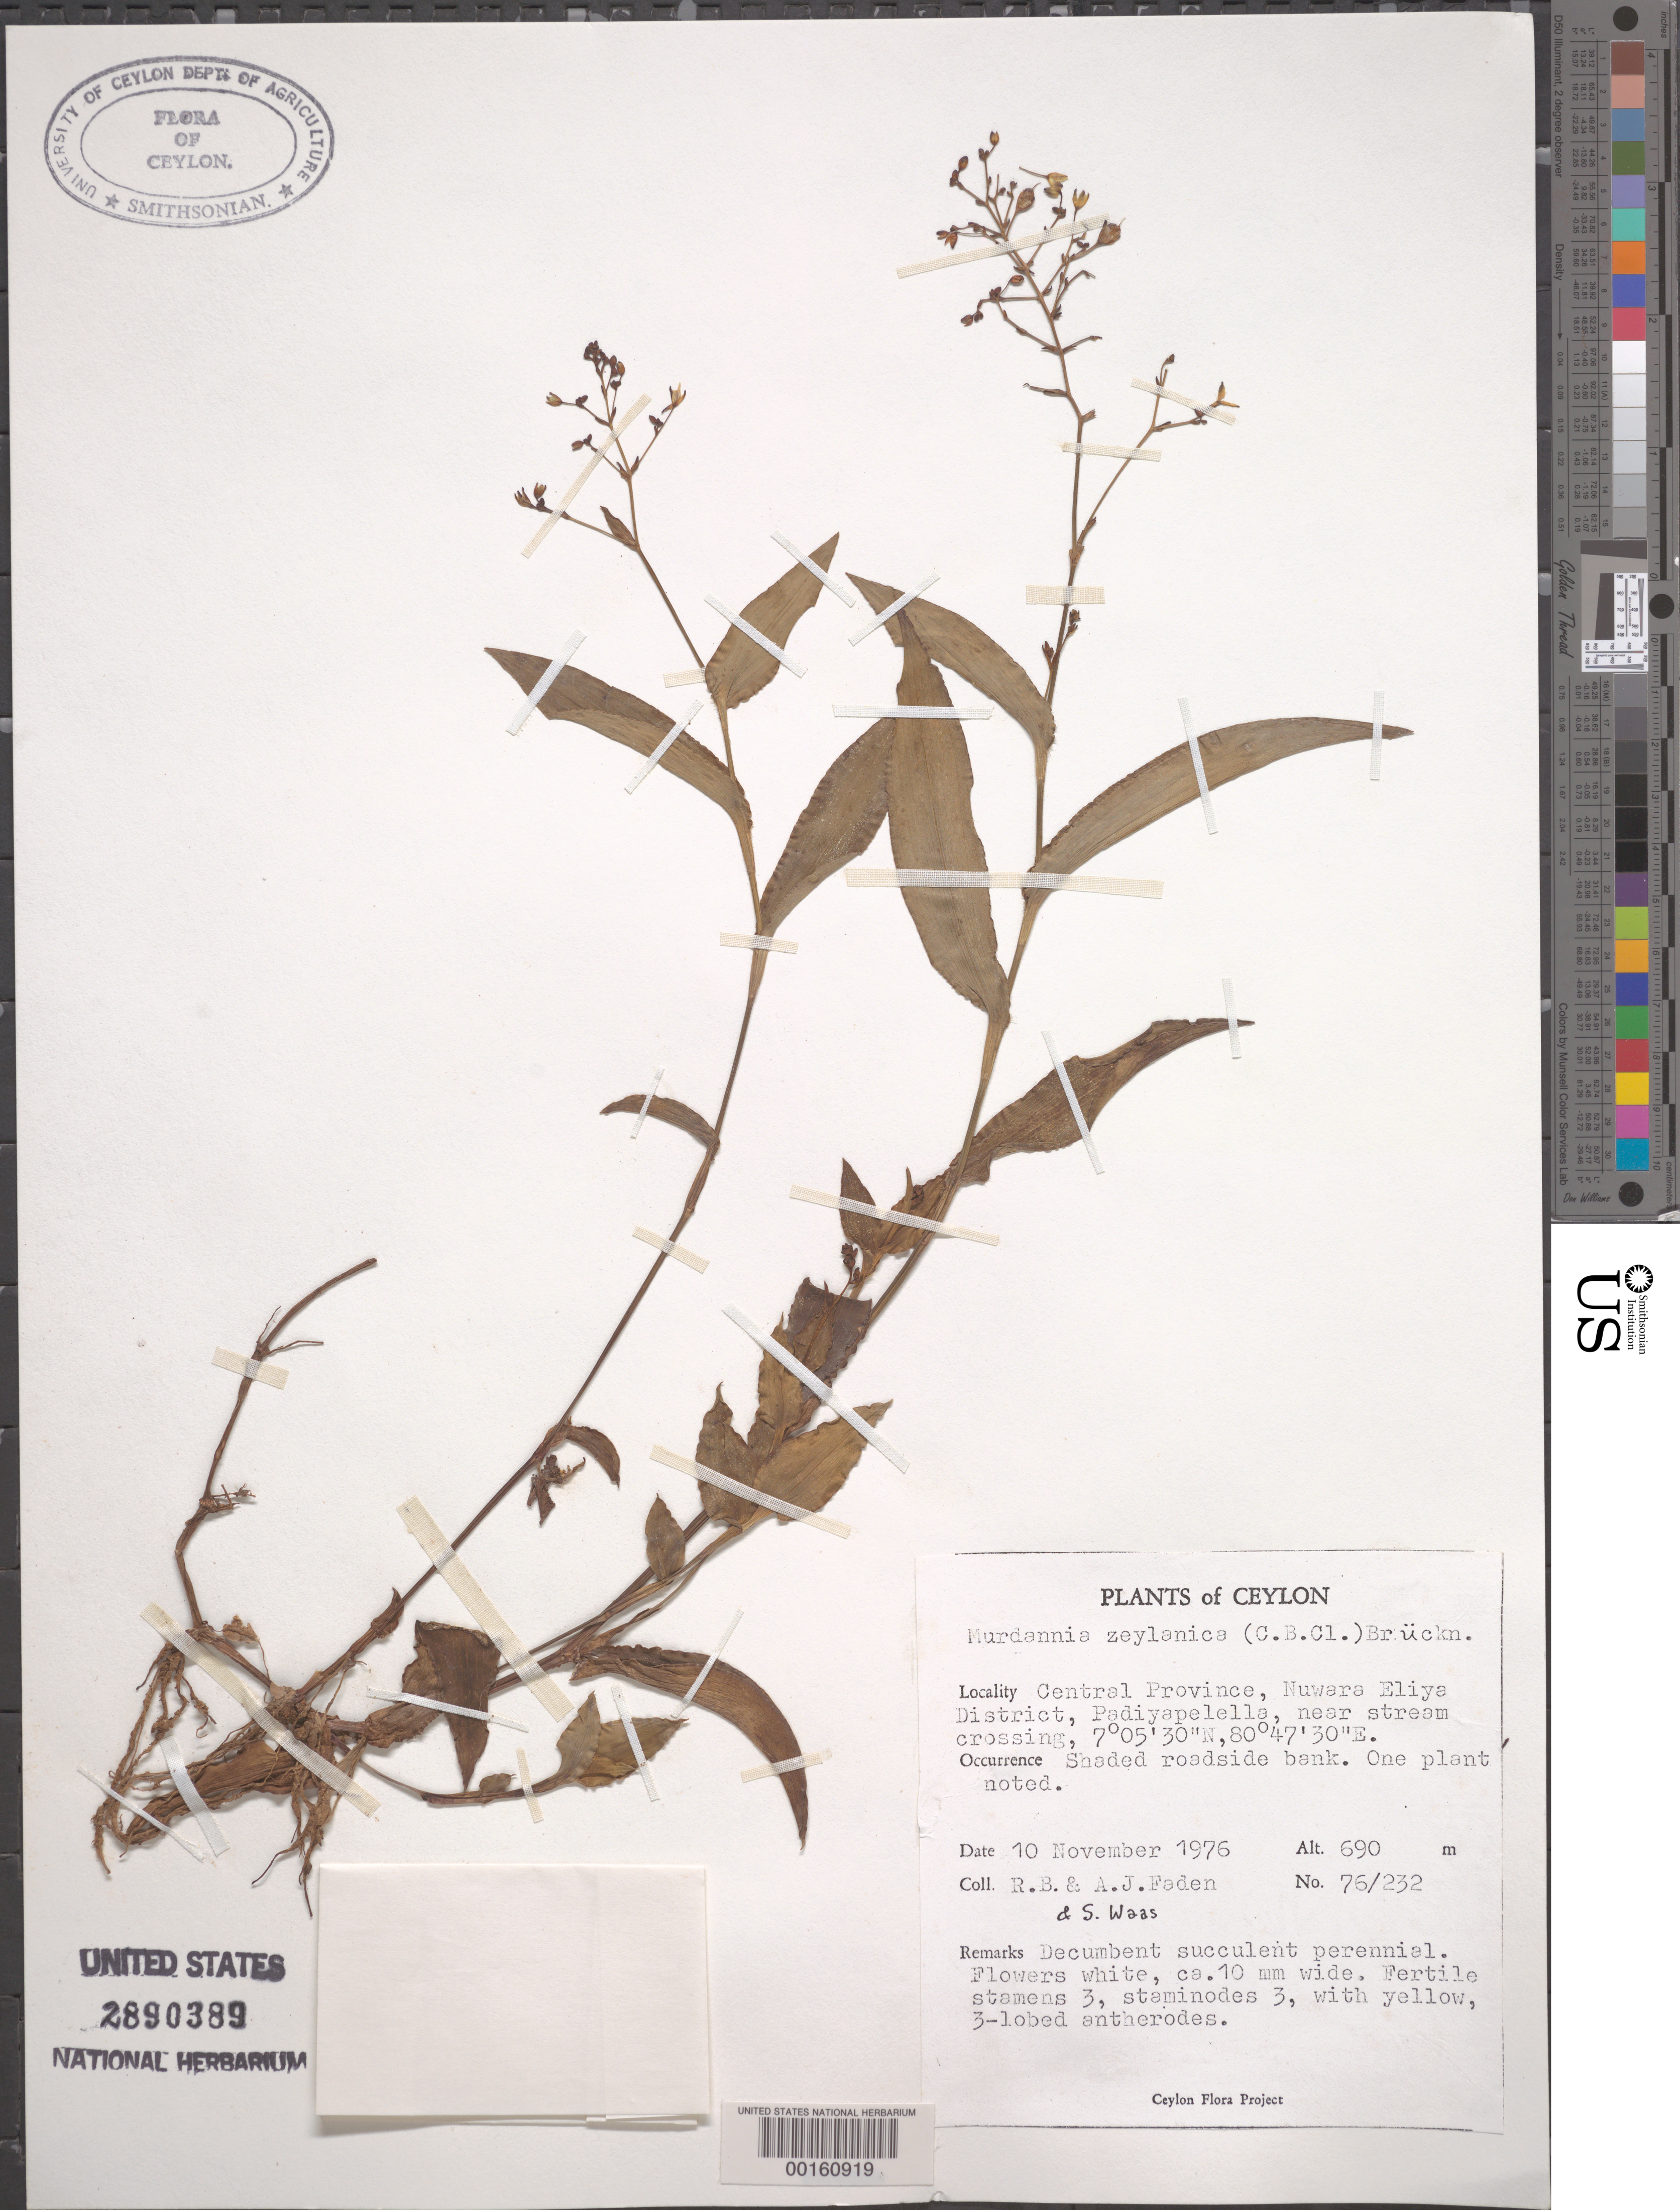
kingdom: Plantae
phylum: Tracheophyta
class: Liliopsida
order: Commelinales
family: Commelinaceae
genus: Murdannia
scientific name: Murdannia zeylanica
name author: (C.B. Clarke) G. Brückn.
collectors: R. B. Faden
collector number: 76/232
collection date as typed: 10 Nov 1976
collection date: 1976-11-10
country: Sri Lanka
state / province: Central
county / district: Nuwara Eliya Dist.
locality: Padiyapelella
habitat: Shaded, roadside bank; stream crossing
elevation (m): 690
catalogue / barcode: US 2890389